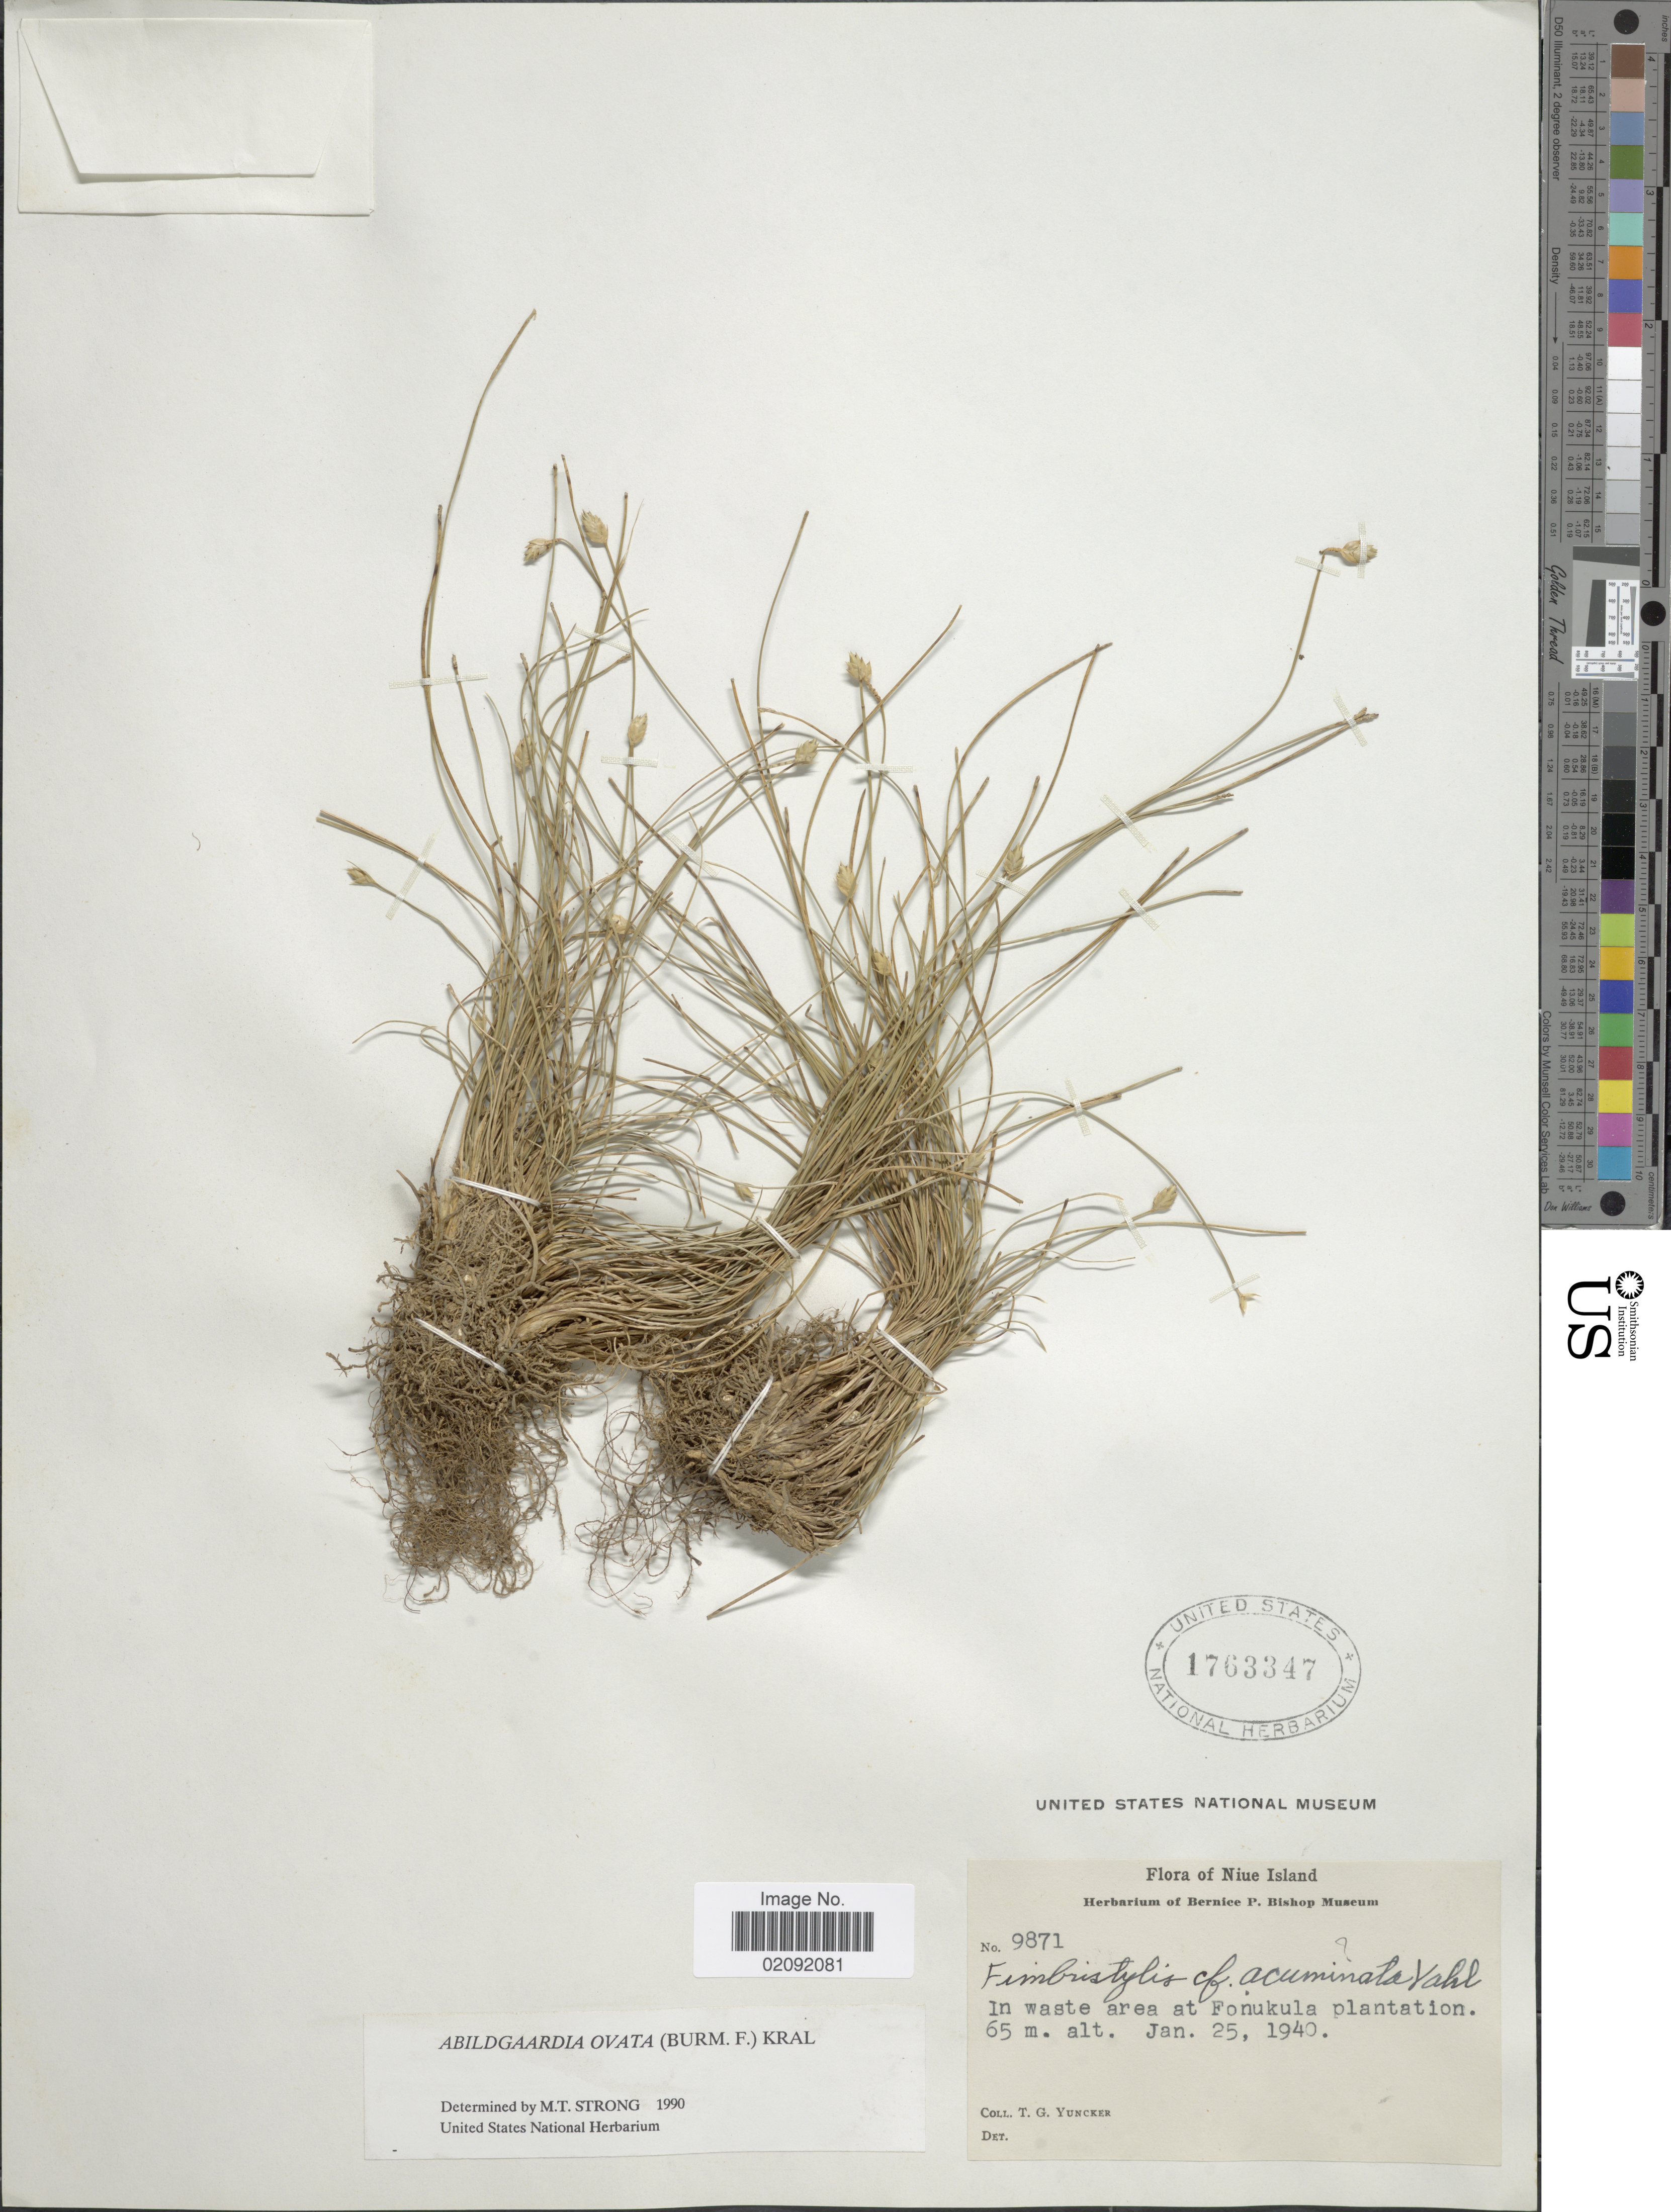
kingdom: Plantae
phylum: Tracheophyta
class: Liliopsida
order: Poales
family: Cyperaceae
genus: Abildgaardia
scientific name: Abildgaardia ovata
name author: (Burm. f.) Kral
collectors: T. G. Yuncker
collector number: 9871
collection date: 1940-01-25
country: Niue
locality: Niue Island, in waste area at Fonukula plantation.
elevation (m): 65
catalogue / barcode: US 1763347